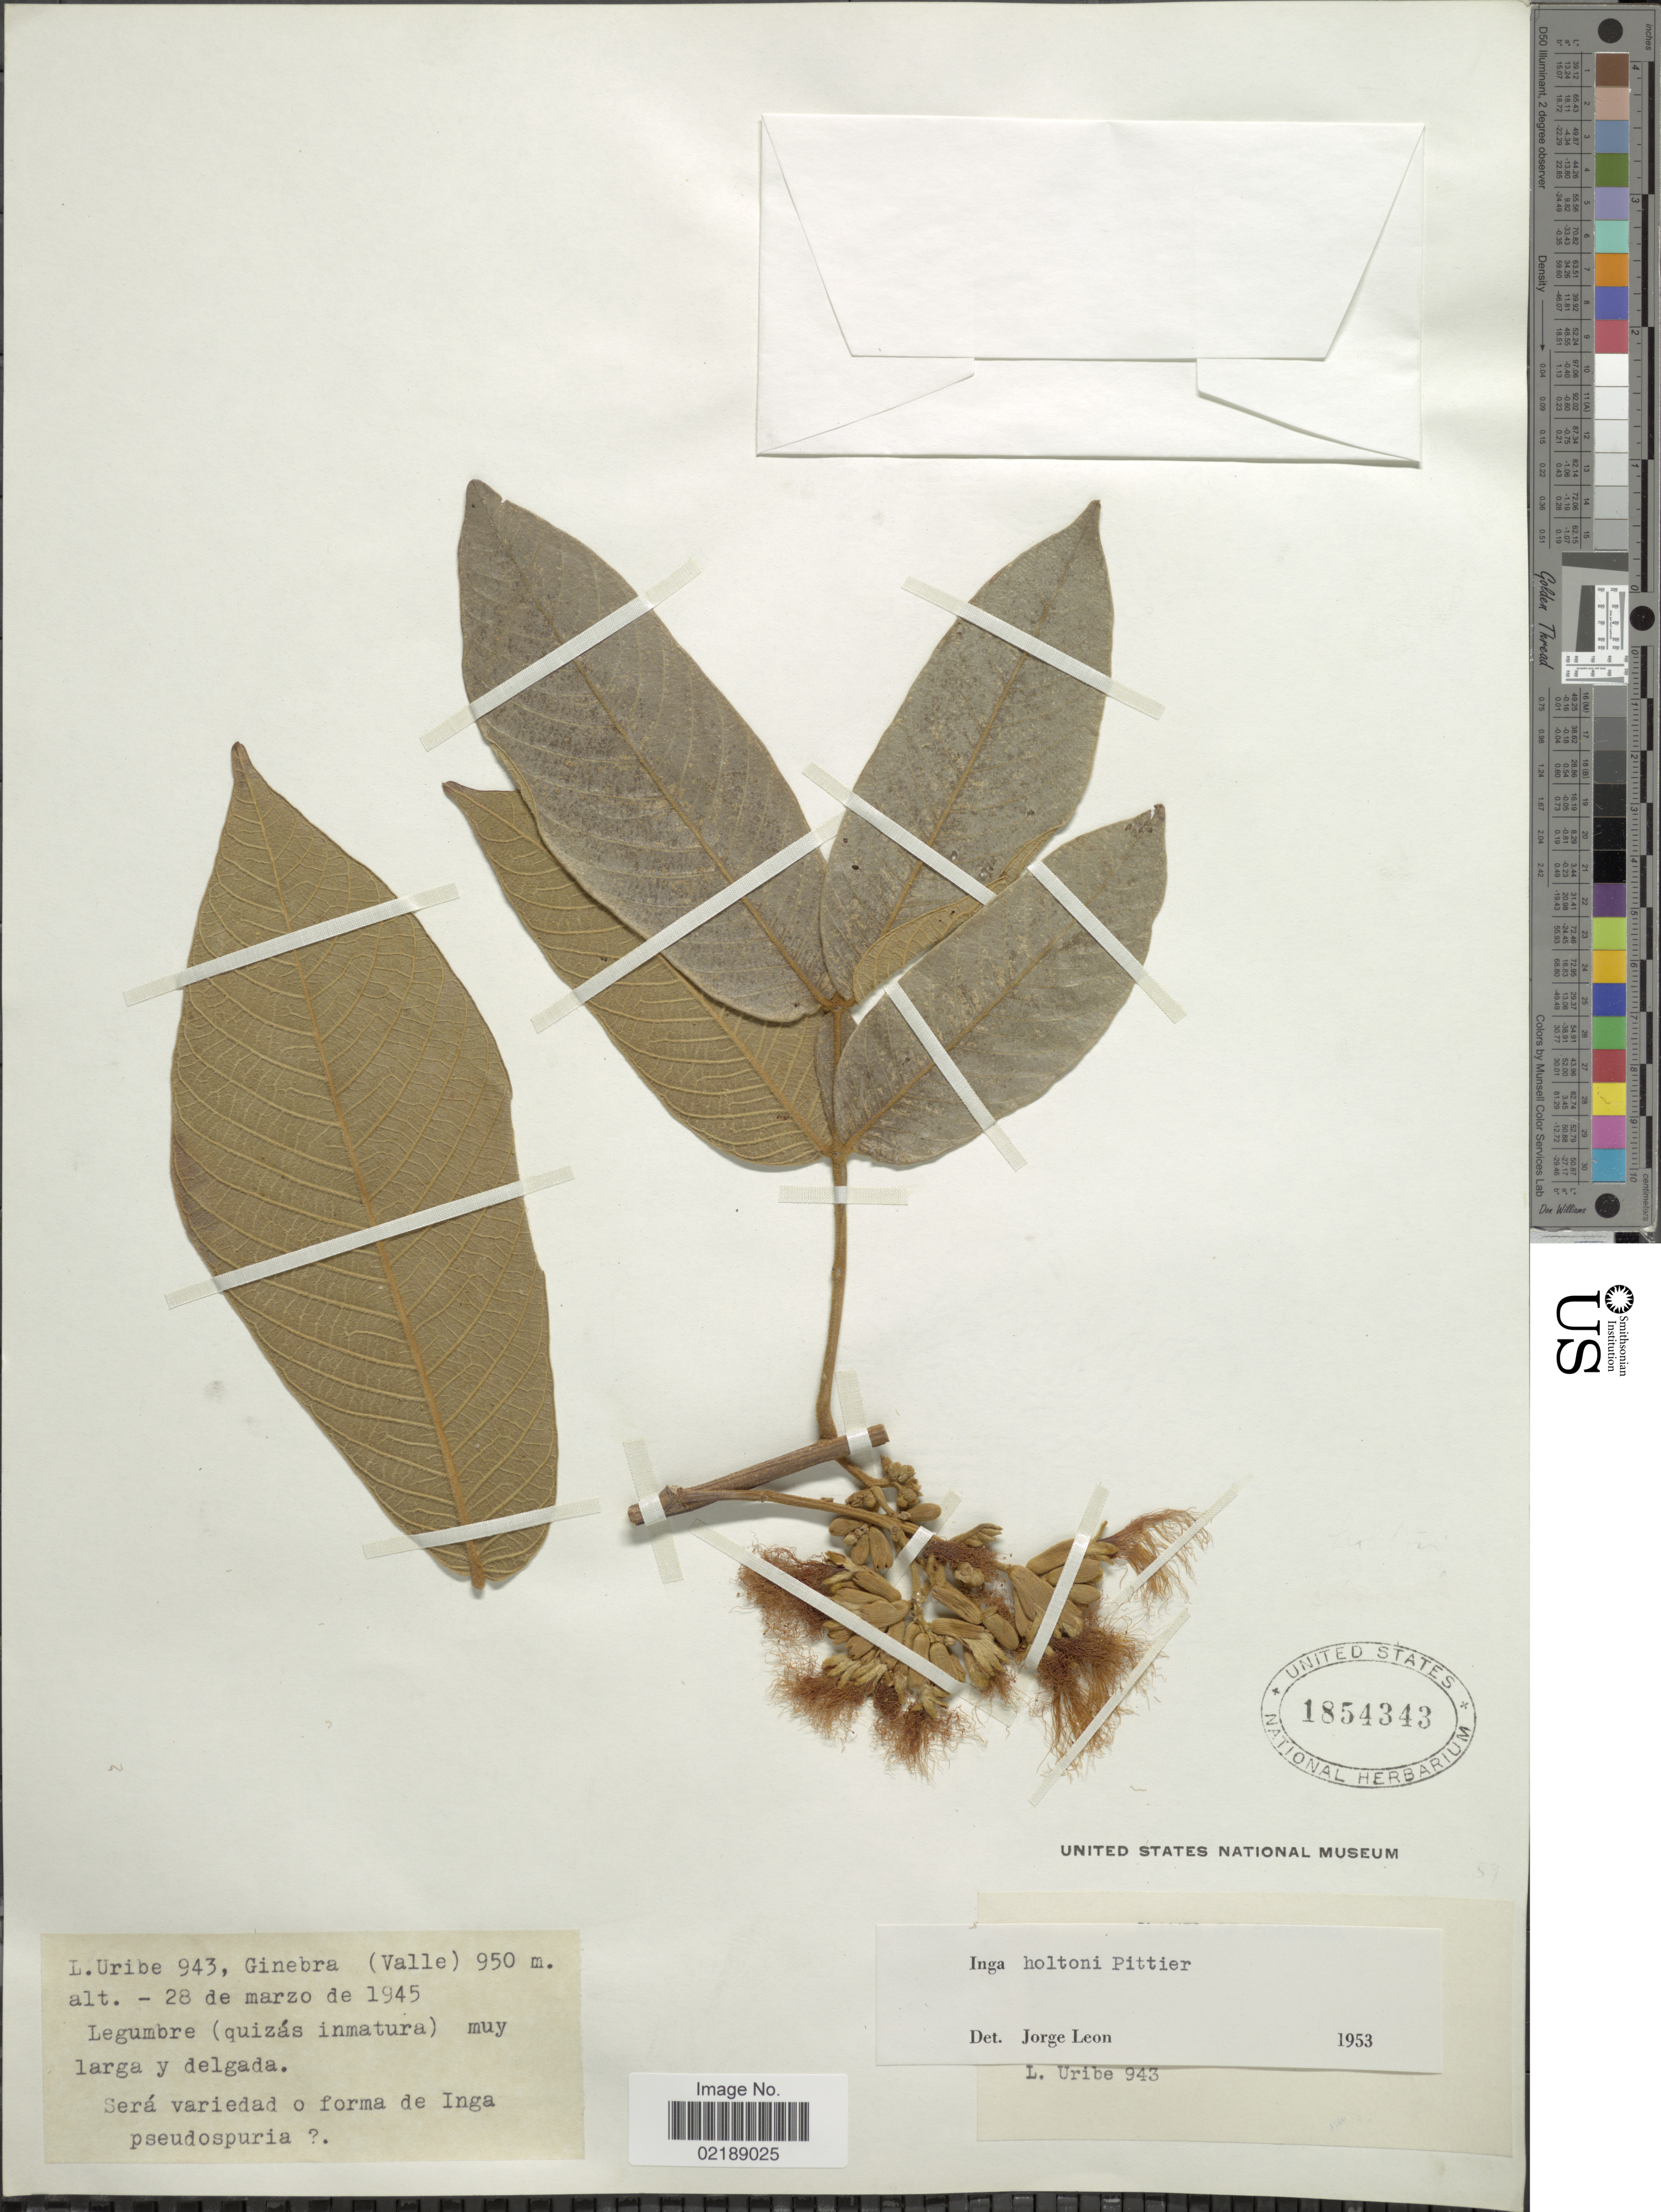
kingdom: Plantae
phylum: Tracheophyta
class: Magnoliopsida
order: Fabales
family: Fabaceae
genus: Inga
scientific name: Inga ornata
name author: Kunth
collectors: L. Uribe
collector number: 943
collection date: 1945-03-28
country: Colombia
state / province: Valle del Cauca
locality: Ginebra (Valle)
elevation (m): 950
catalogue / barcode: US 1854343